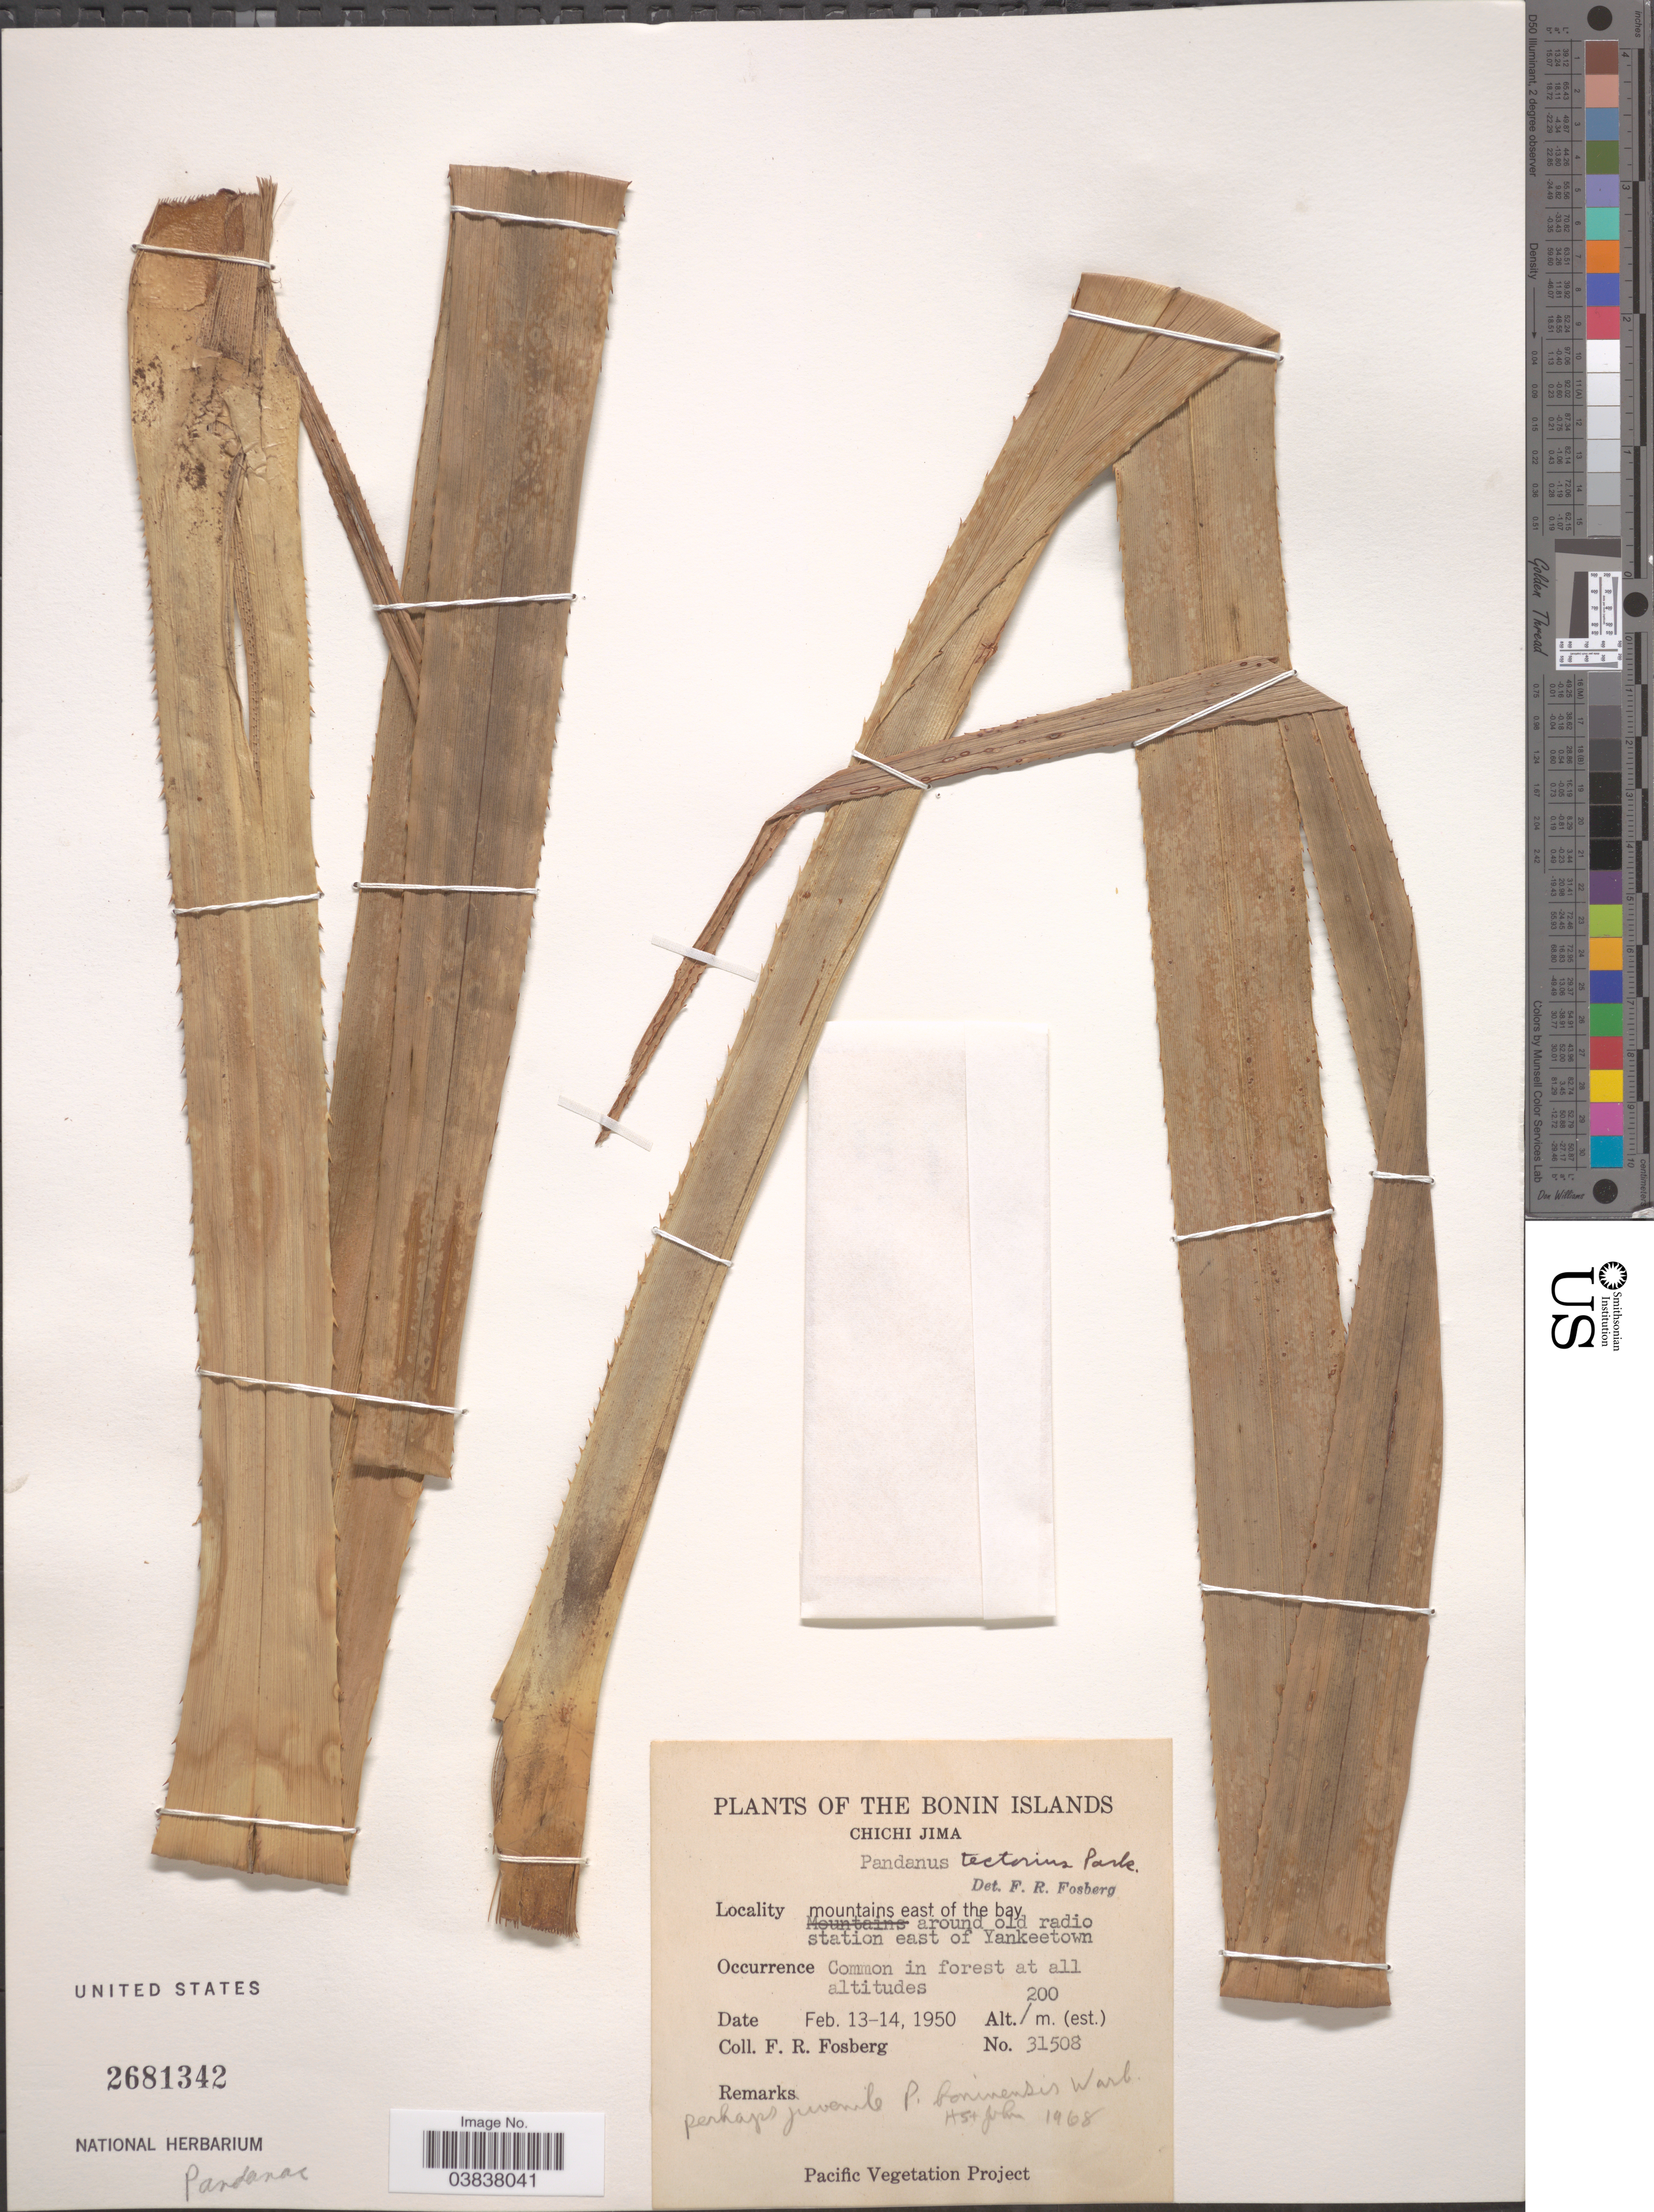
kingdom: Plantae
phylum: Tracheophyta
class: Liliopsida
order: Pandanales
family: Pandanaceae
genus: Pandanus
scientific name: Pandanus boninensis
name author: Warb.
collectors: F. R. Fosberg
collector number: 31508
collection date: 1950-02-11/1950-02-14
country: Japan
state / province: Tokyo, Federal City of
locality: The Bonin Islands. Chichi Jima. Mountains east of the bay around old radio station east of Yankeetown.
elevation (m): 200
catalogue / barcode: US 2681342